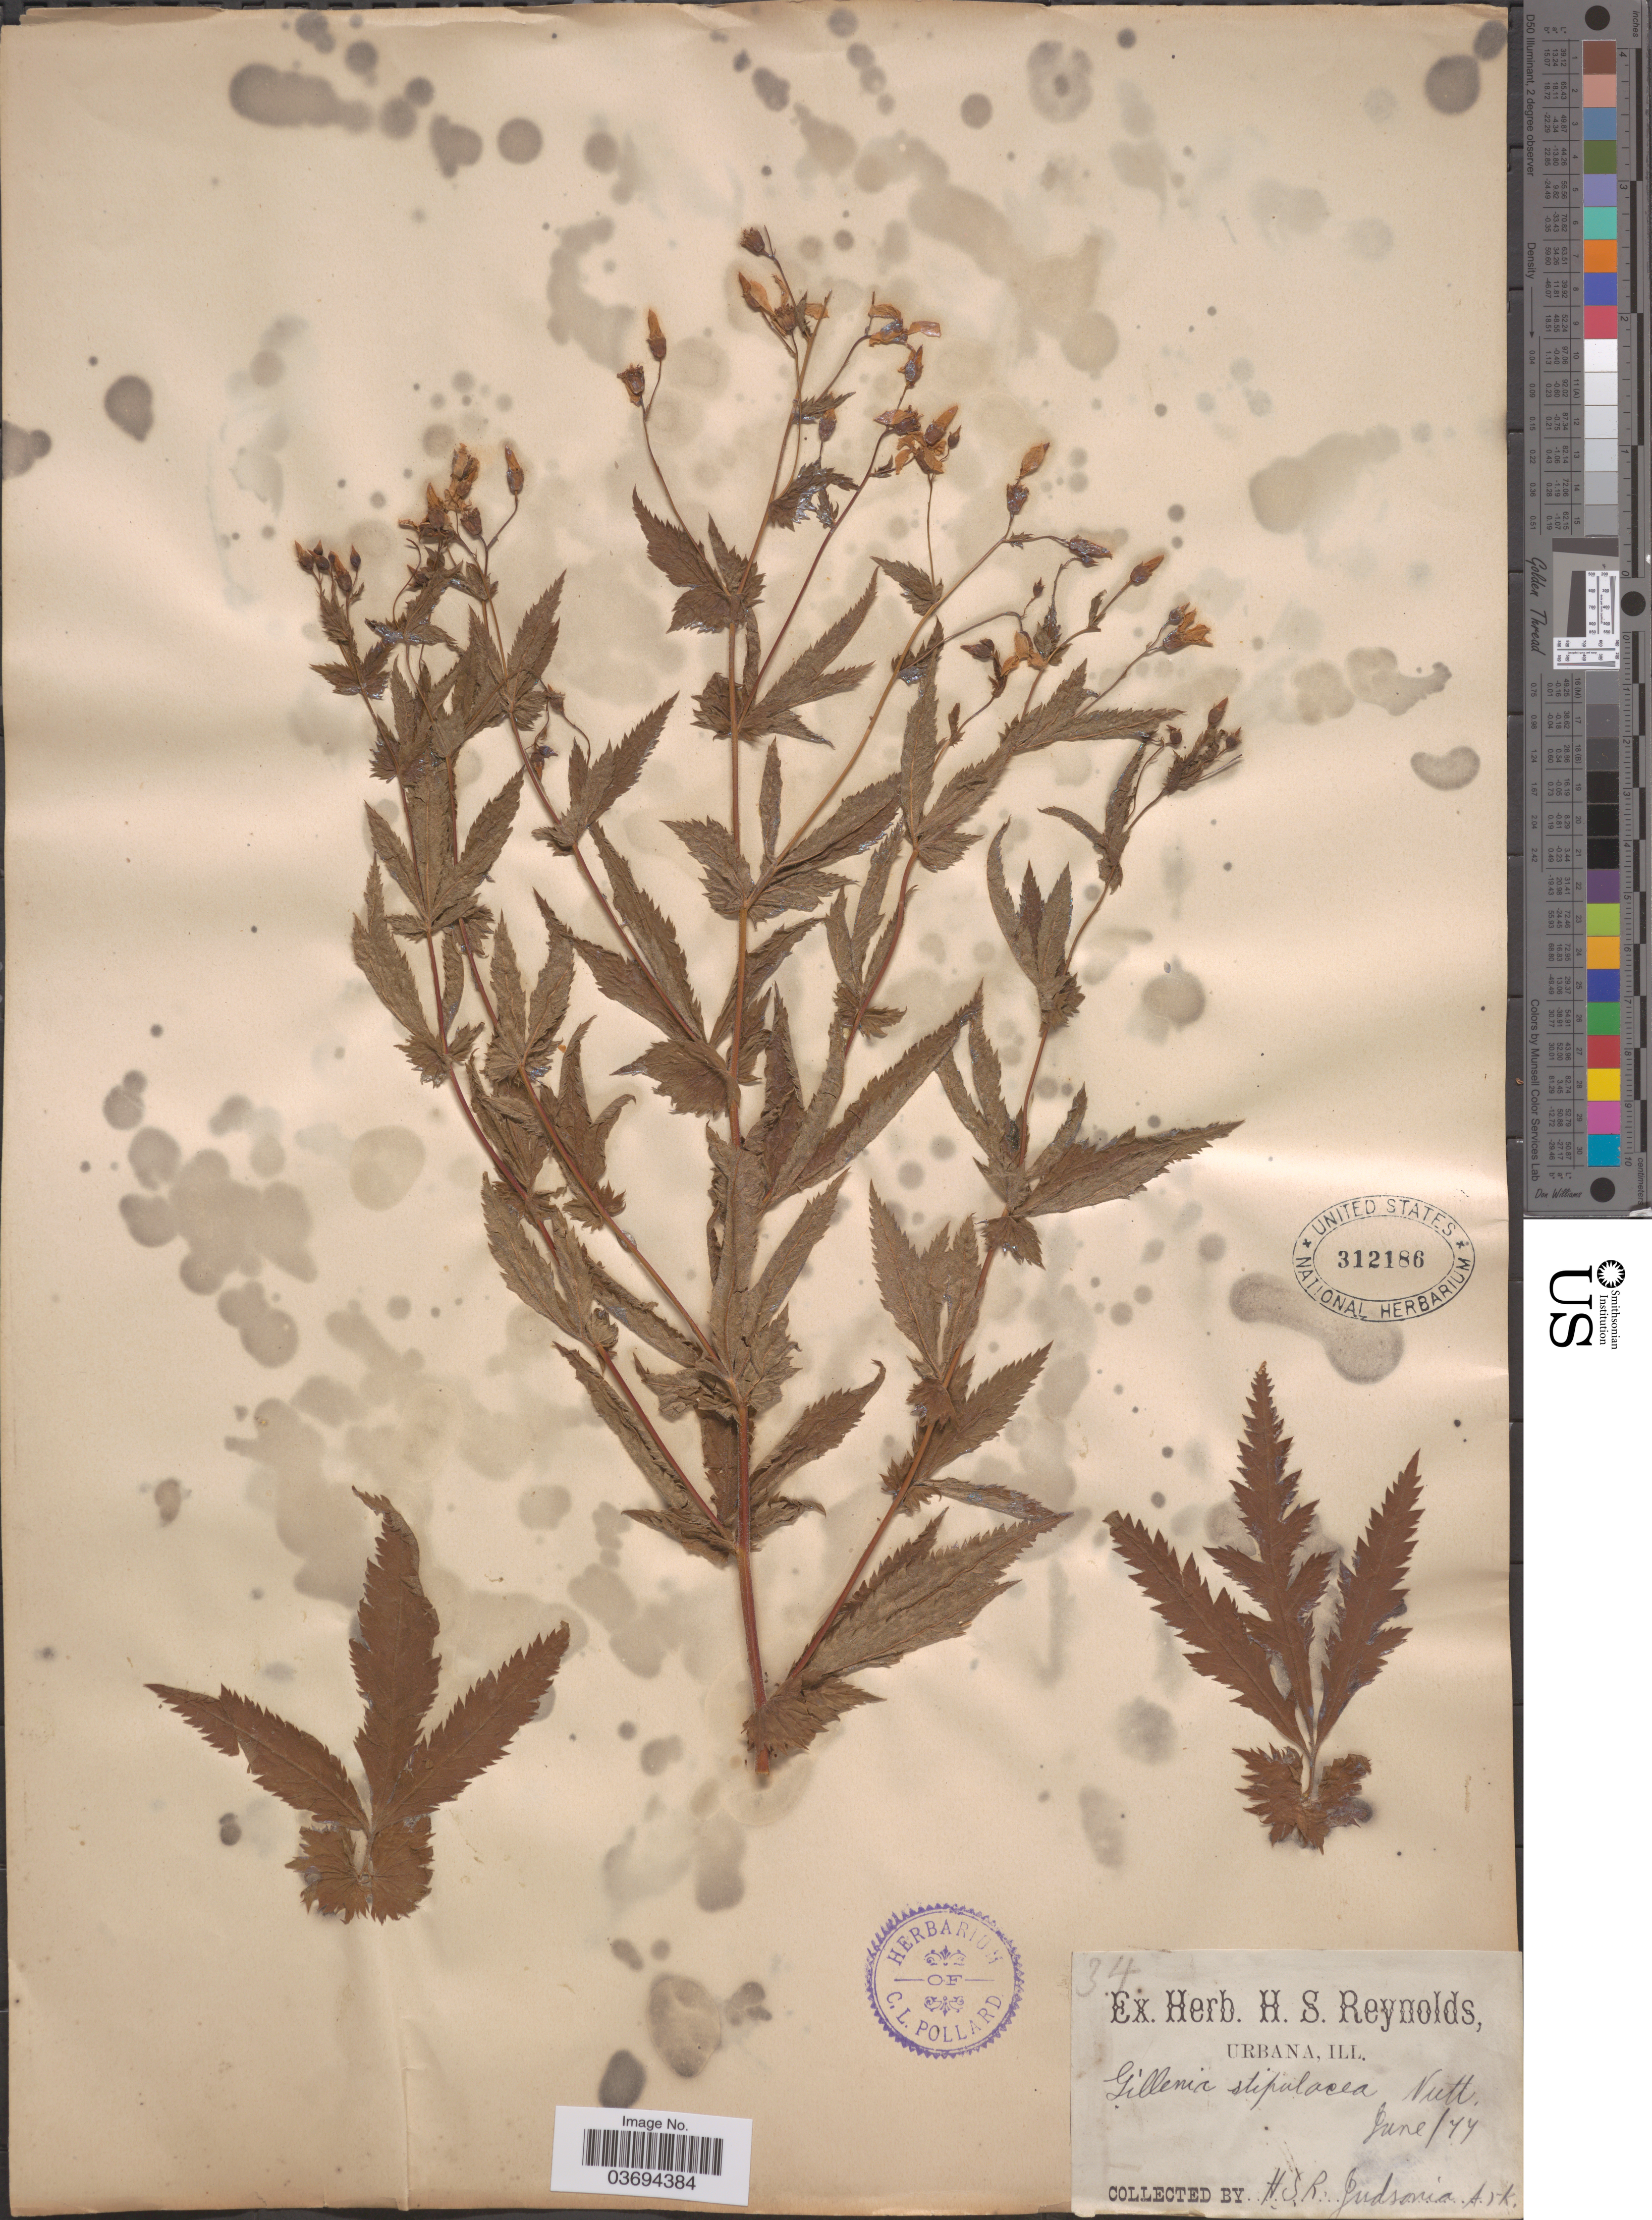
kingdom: Plantae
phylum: Tracheophyta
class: Magnoliopsida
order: Rosales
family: Rosaceae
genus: Gillenia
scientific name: Gillenia stipulata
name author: (Muhl. ex Willd.) Nutt.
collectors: H. Reynolds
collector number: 34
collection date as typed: Transcribed d/m/y: /6/74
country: United States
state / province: Arkansas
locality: Judsonia.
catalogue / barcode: US 312186